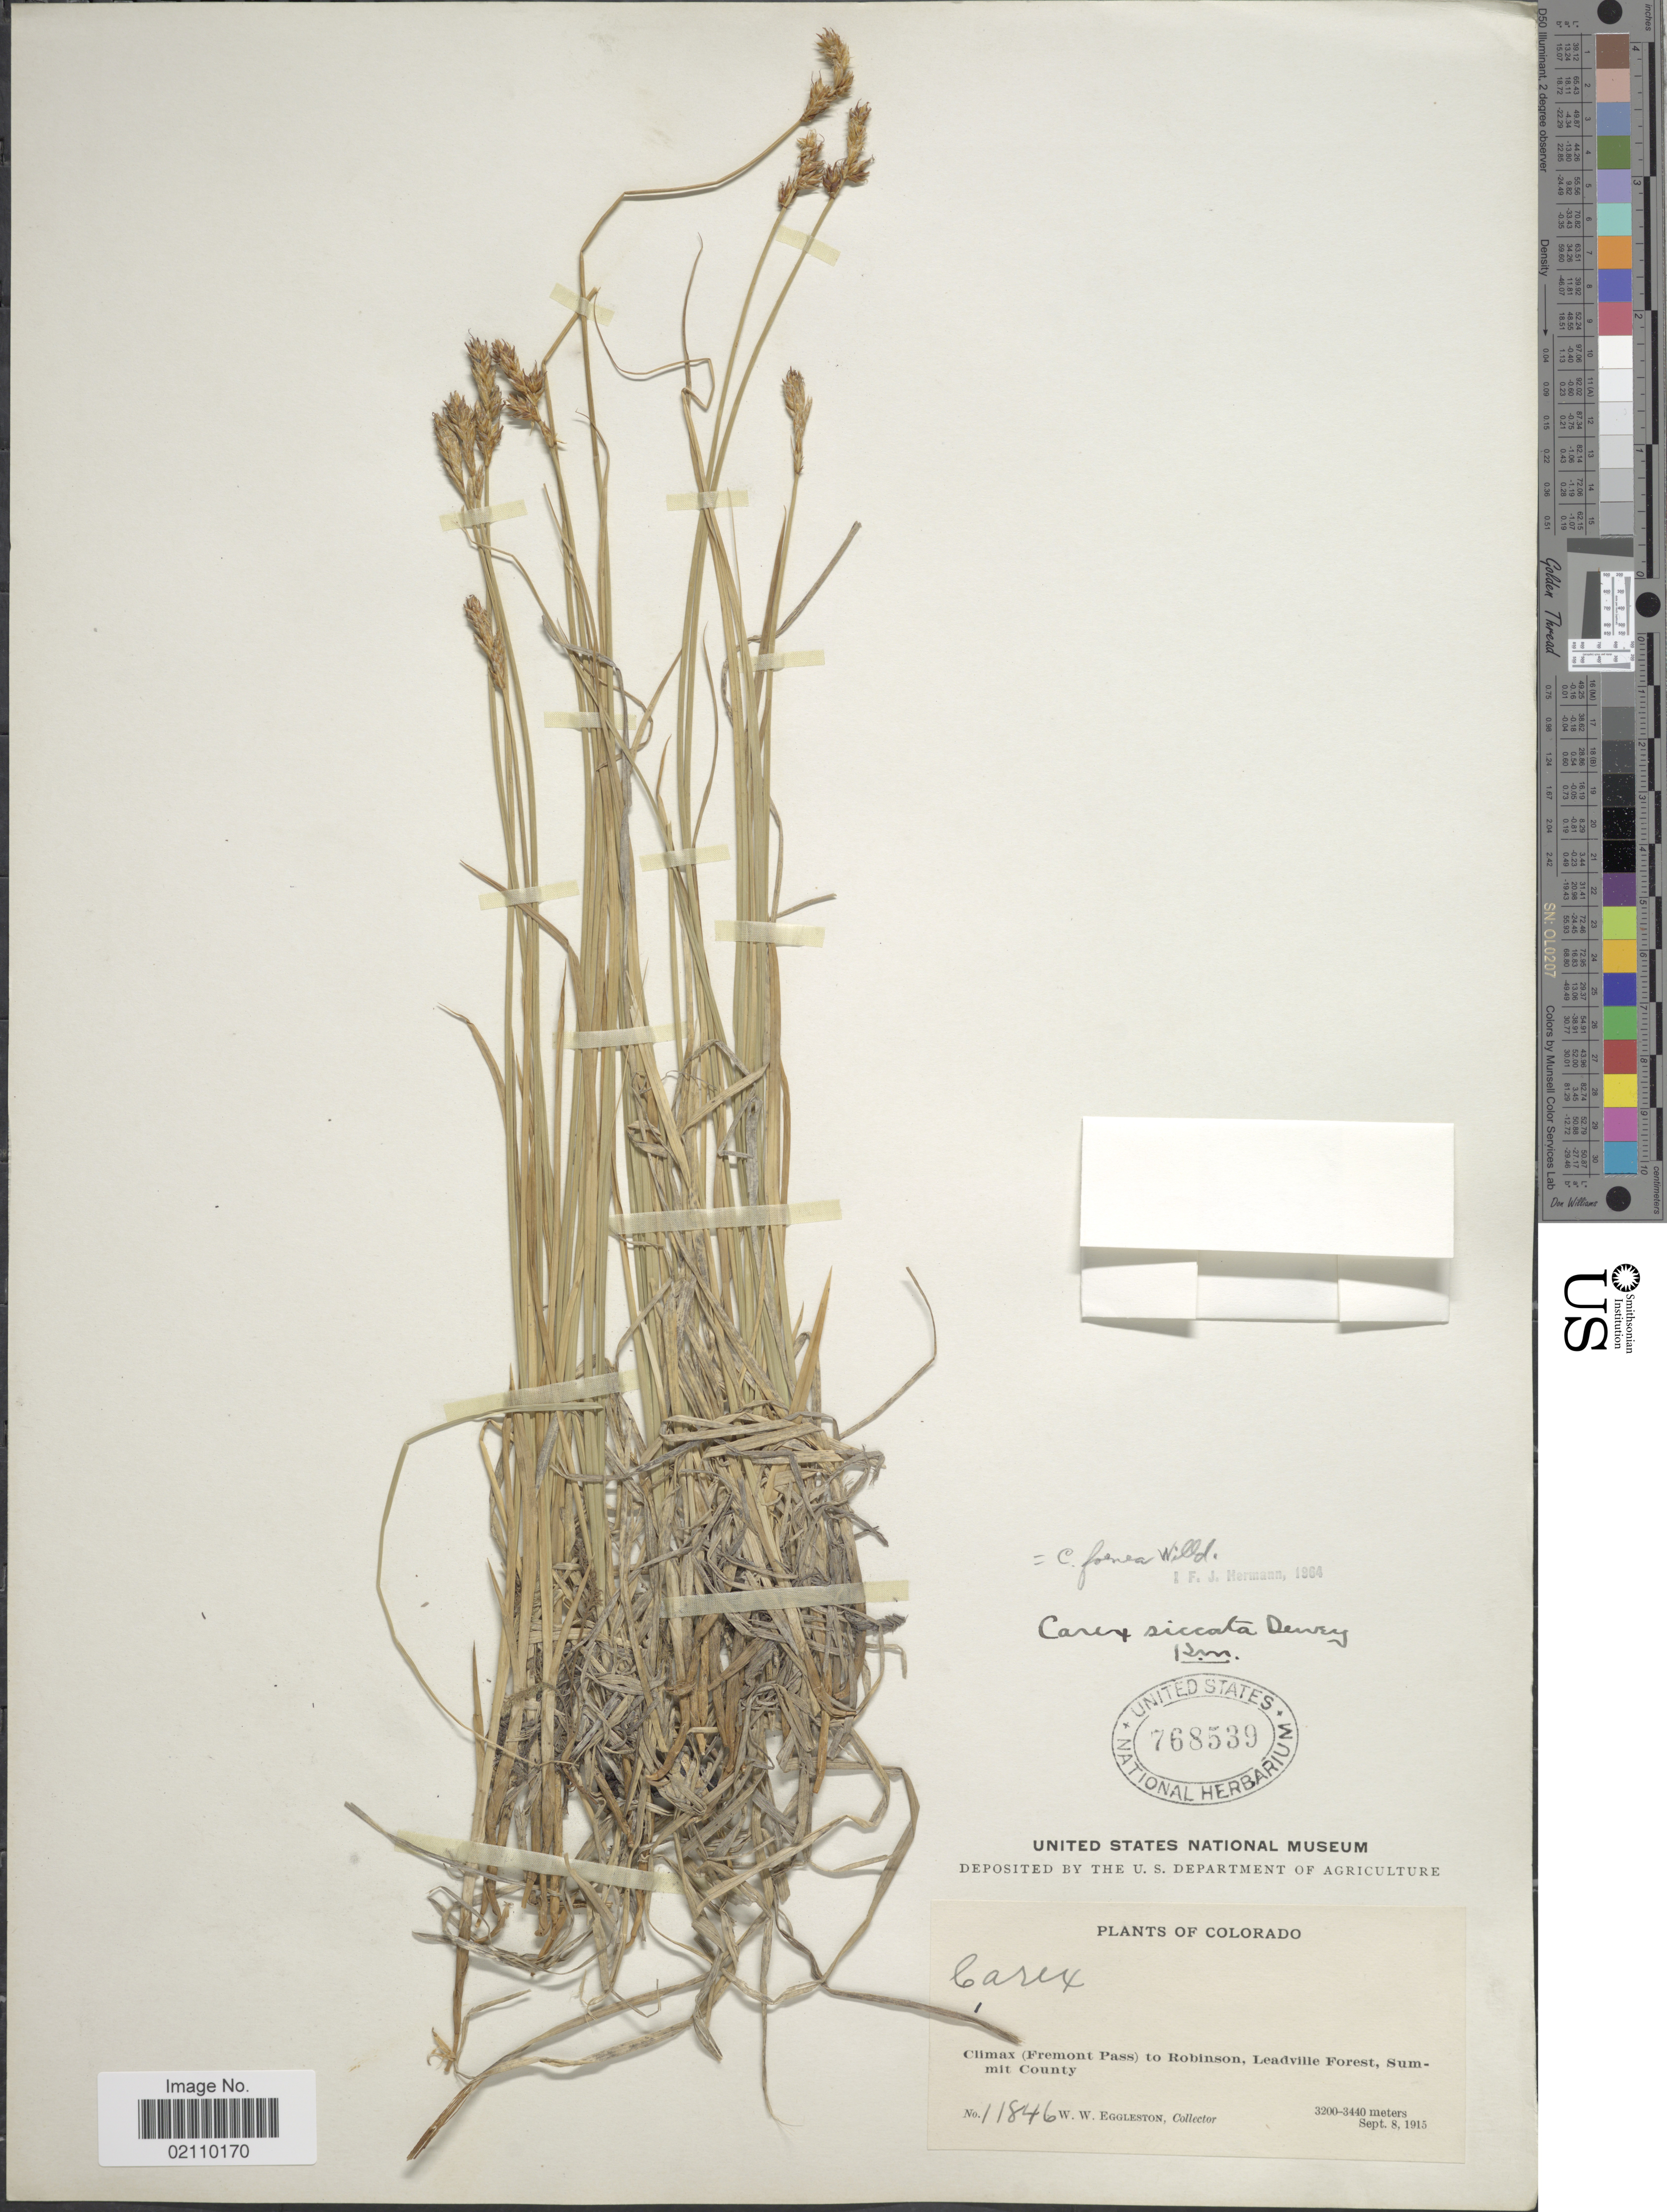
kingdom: Plantae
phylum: Tracheophyta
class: Liliopsida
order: Poales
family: Cyperaceae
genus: Carex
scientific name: Carex siccata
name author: Dewey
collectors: W. W. Eggleston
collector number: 11846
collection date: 1915-09-08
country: United States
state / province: Colorado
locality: Climax (Fremont Pass) to Robinson, Leadville Forst, Summit County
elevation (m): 3200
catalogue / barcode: US 768539